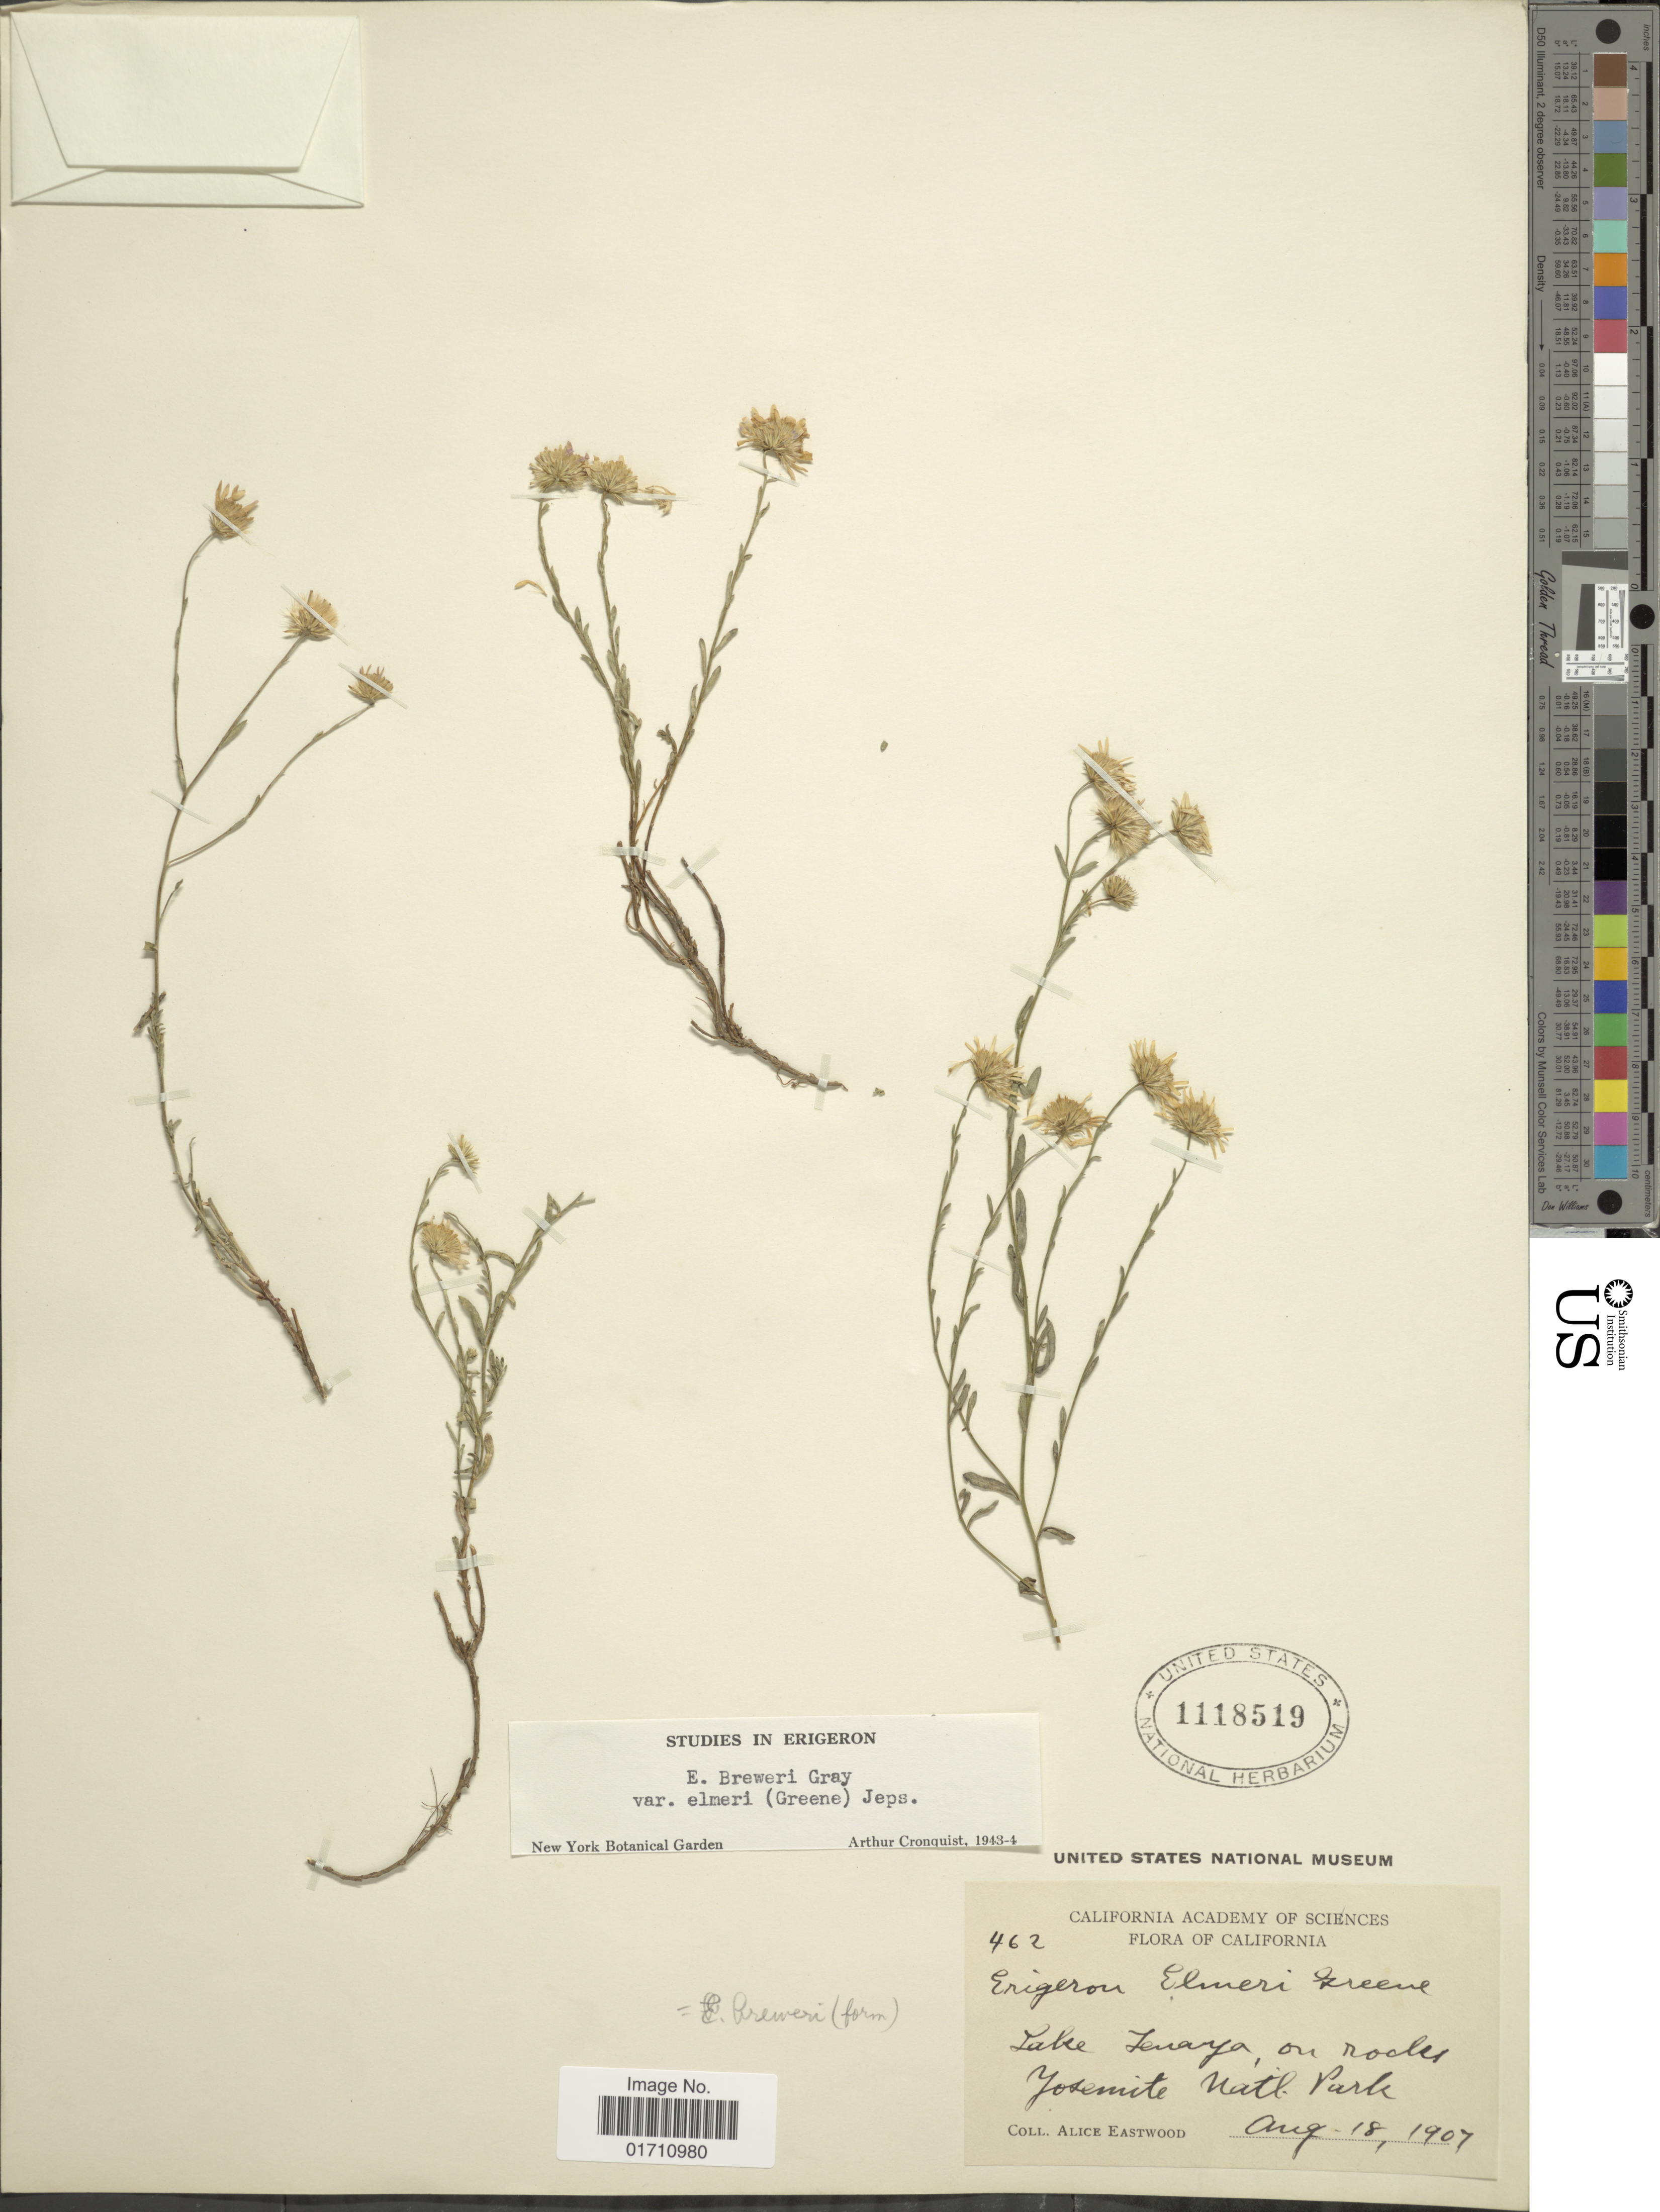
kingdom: Plantae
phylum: Tracheophyta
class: Magnoliopsida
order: Asterales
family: Asteraceae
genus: Erigeron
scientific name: Erigeron breweri var. elmeri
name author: Greene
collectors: A. Eastwood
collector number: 462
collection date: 1907-08-18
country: United States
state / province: California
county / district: Mariposa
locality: Lake Tenaya, on rocks Yosemite Natl. Park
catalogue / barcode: US 1118519